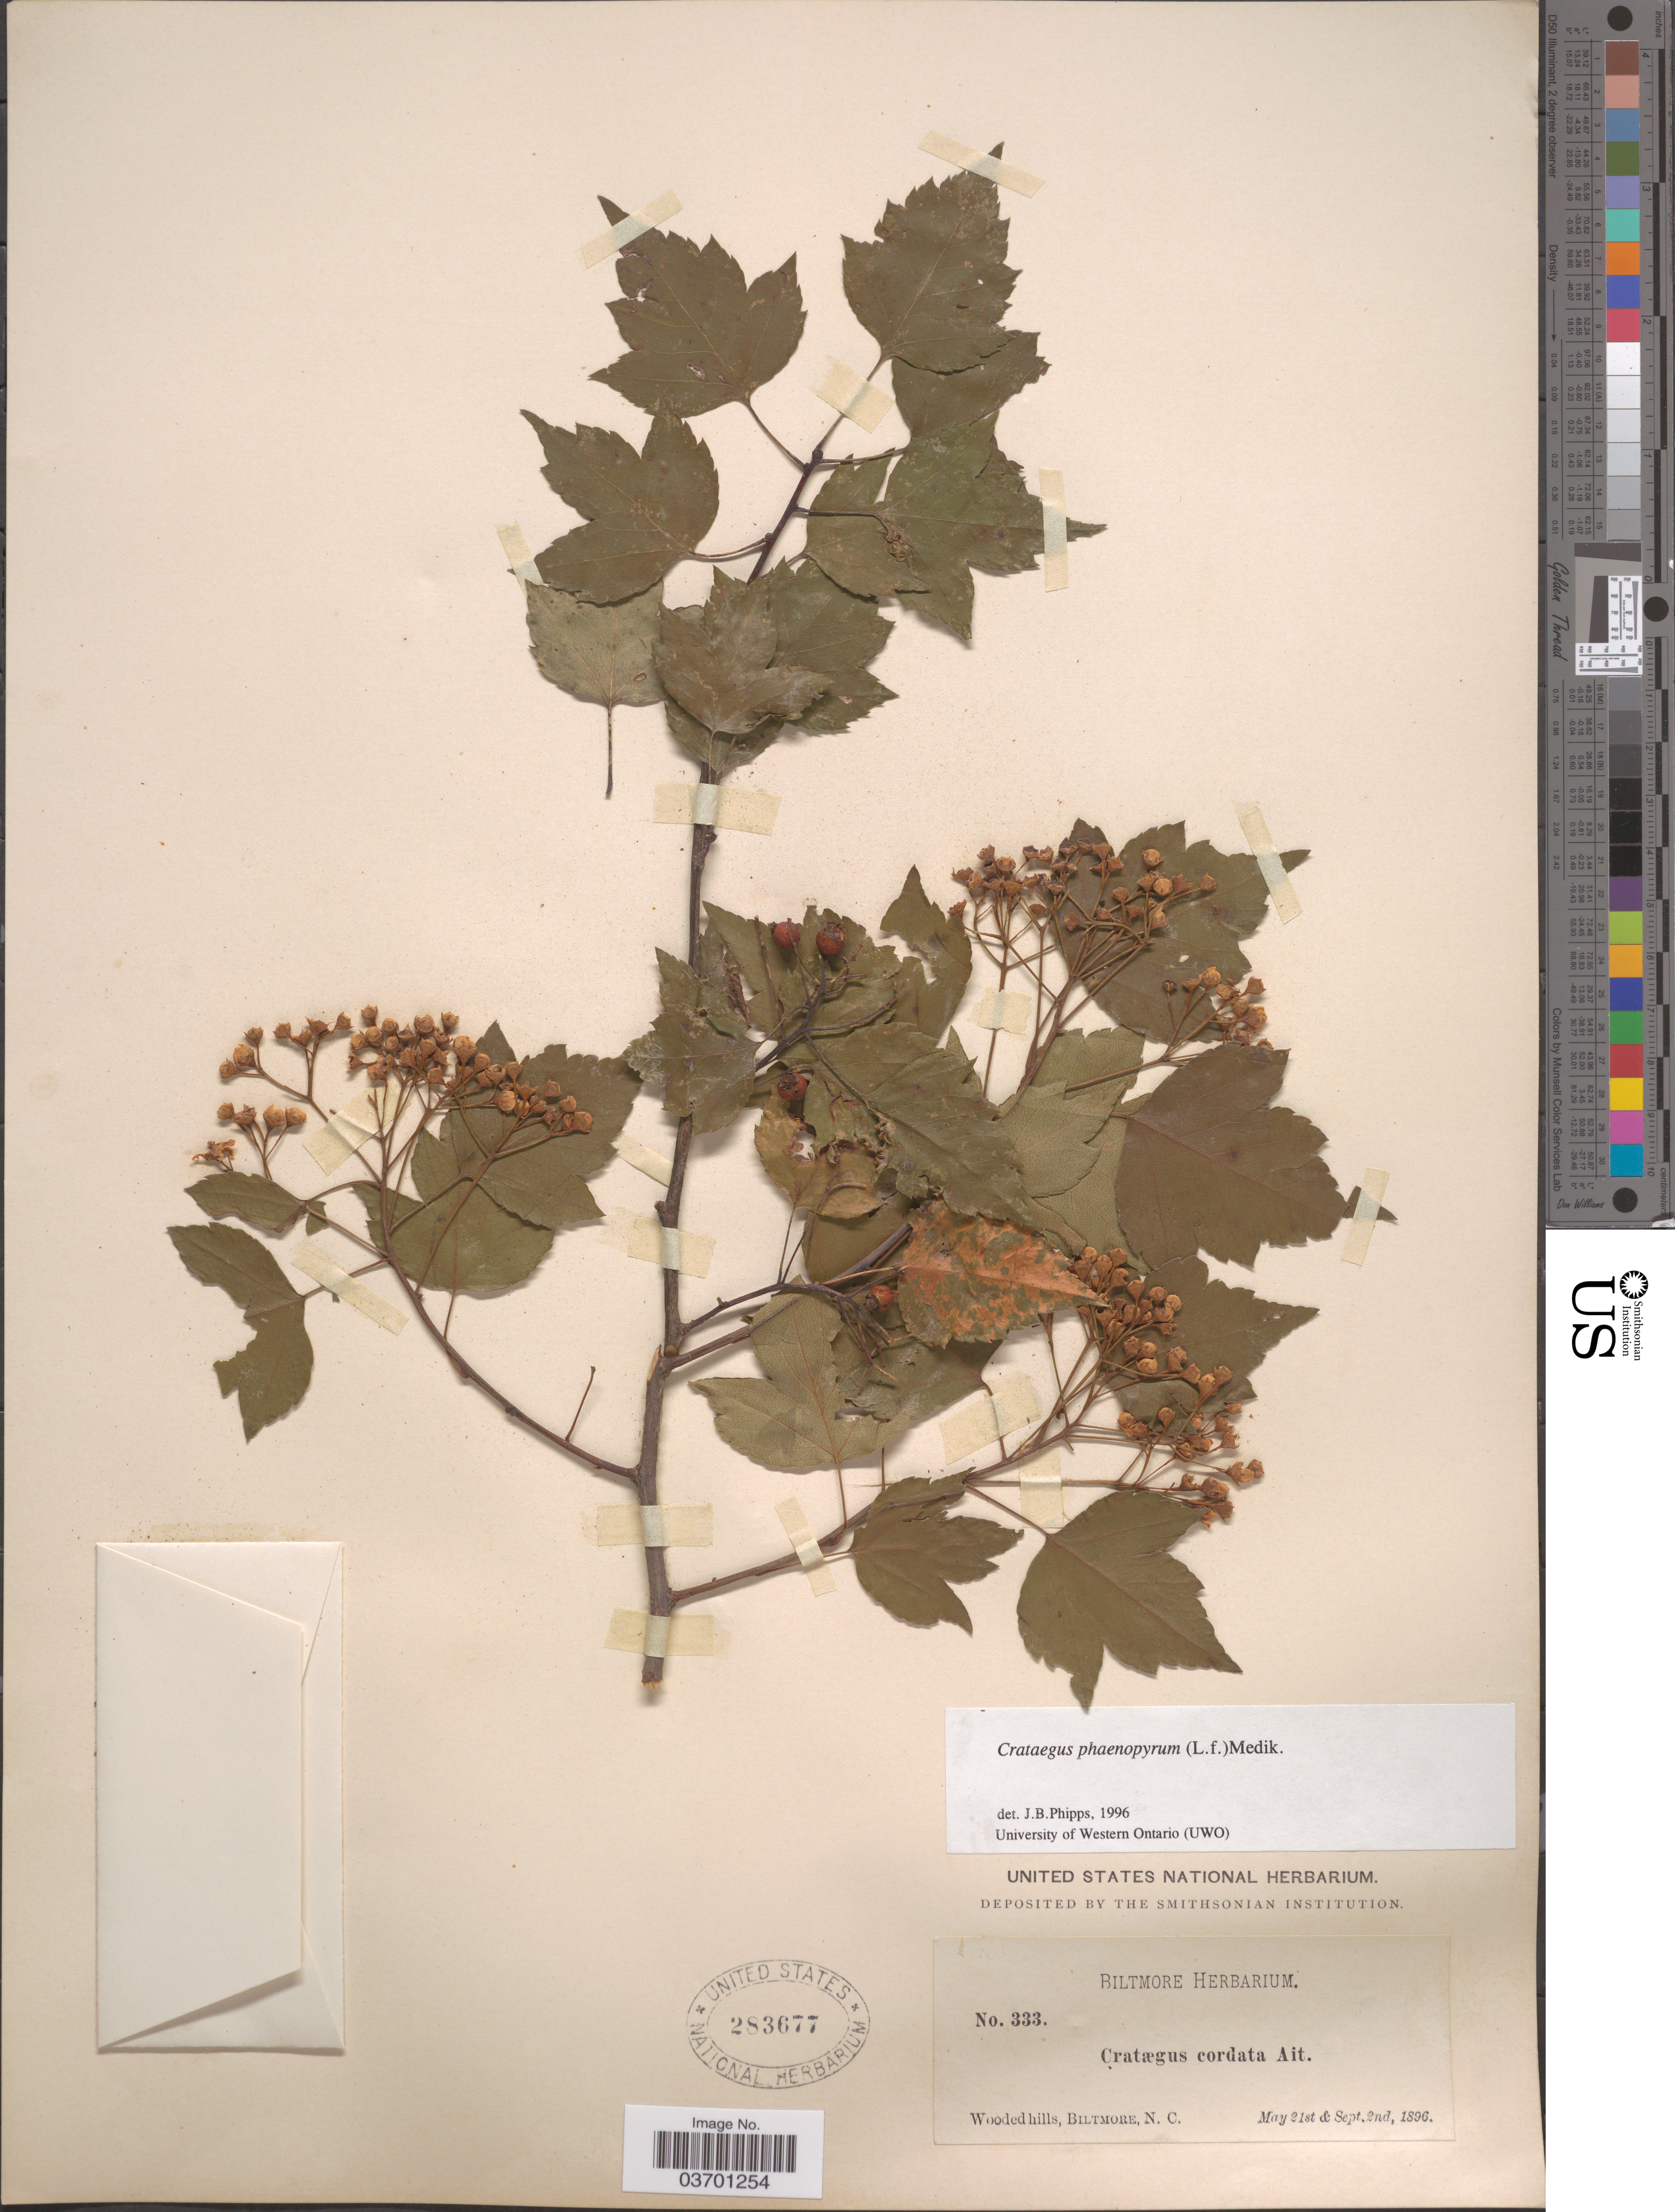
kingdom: Plantae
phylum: Tracheophyta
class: Magnoliopsida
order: Rosales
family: Rosaceae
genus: Crataegus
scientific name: Crataegus phaenopyrum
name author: (L. f.) Medik.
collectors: ex herb. Biltmore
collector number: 333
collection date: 1896-05-21/1896-09-02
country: United States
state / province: North Carolina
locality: Wooded hills, Biltmore.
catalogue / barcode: US 283677